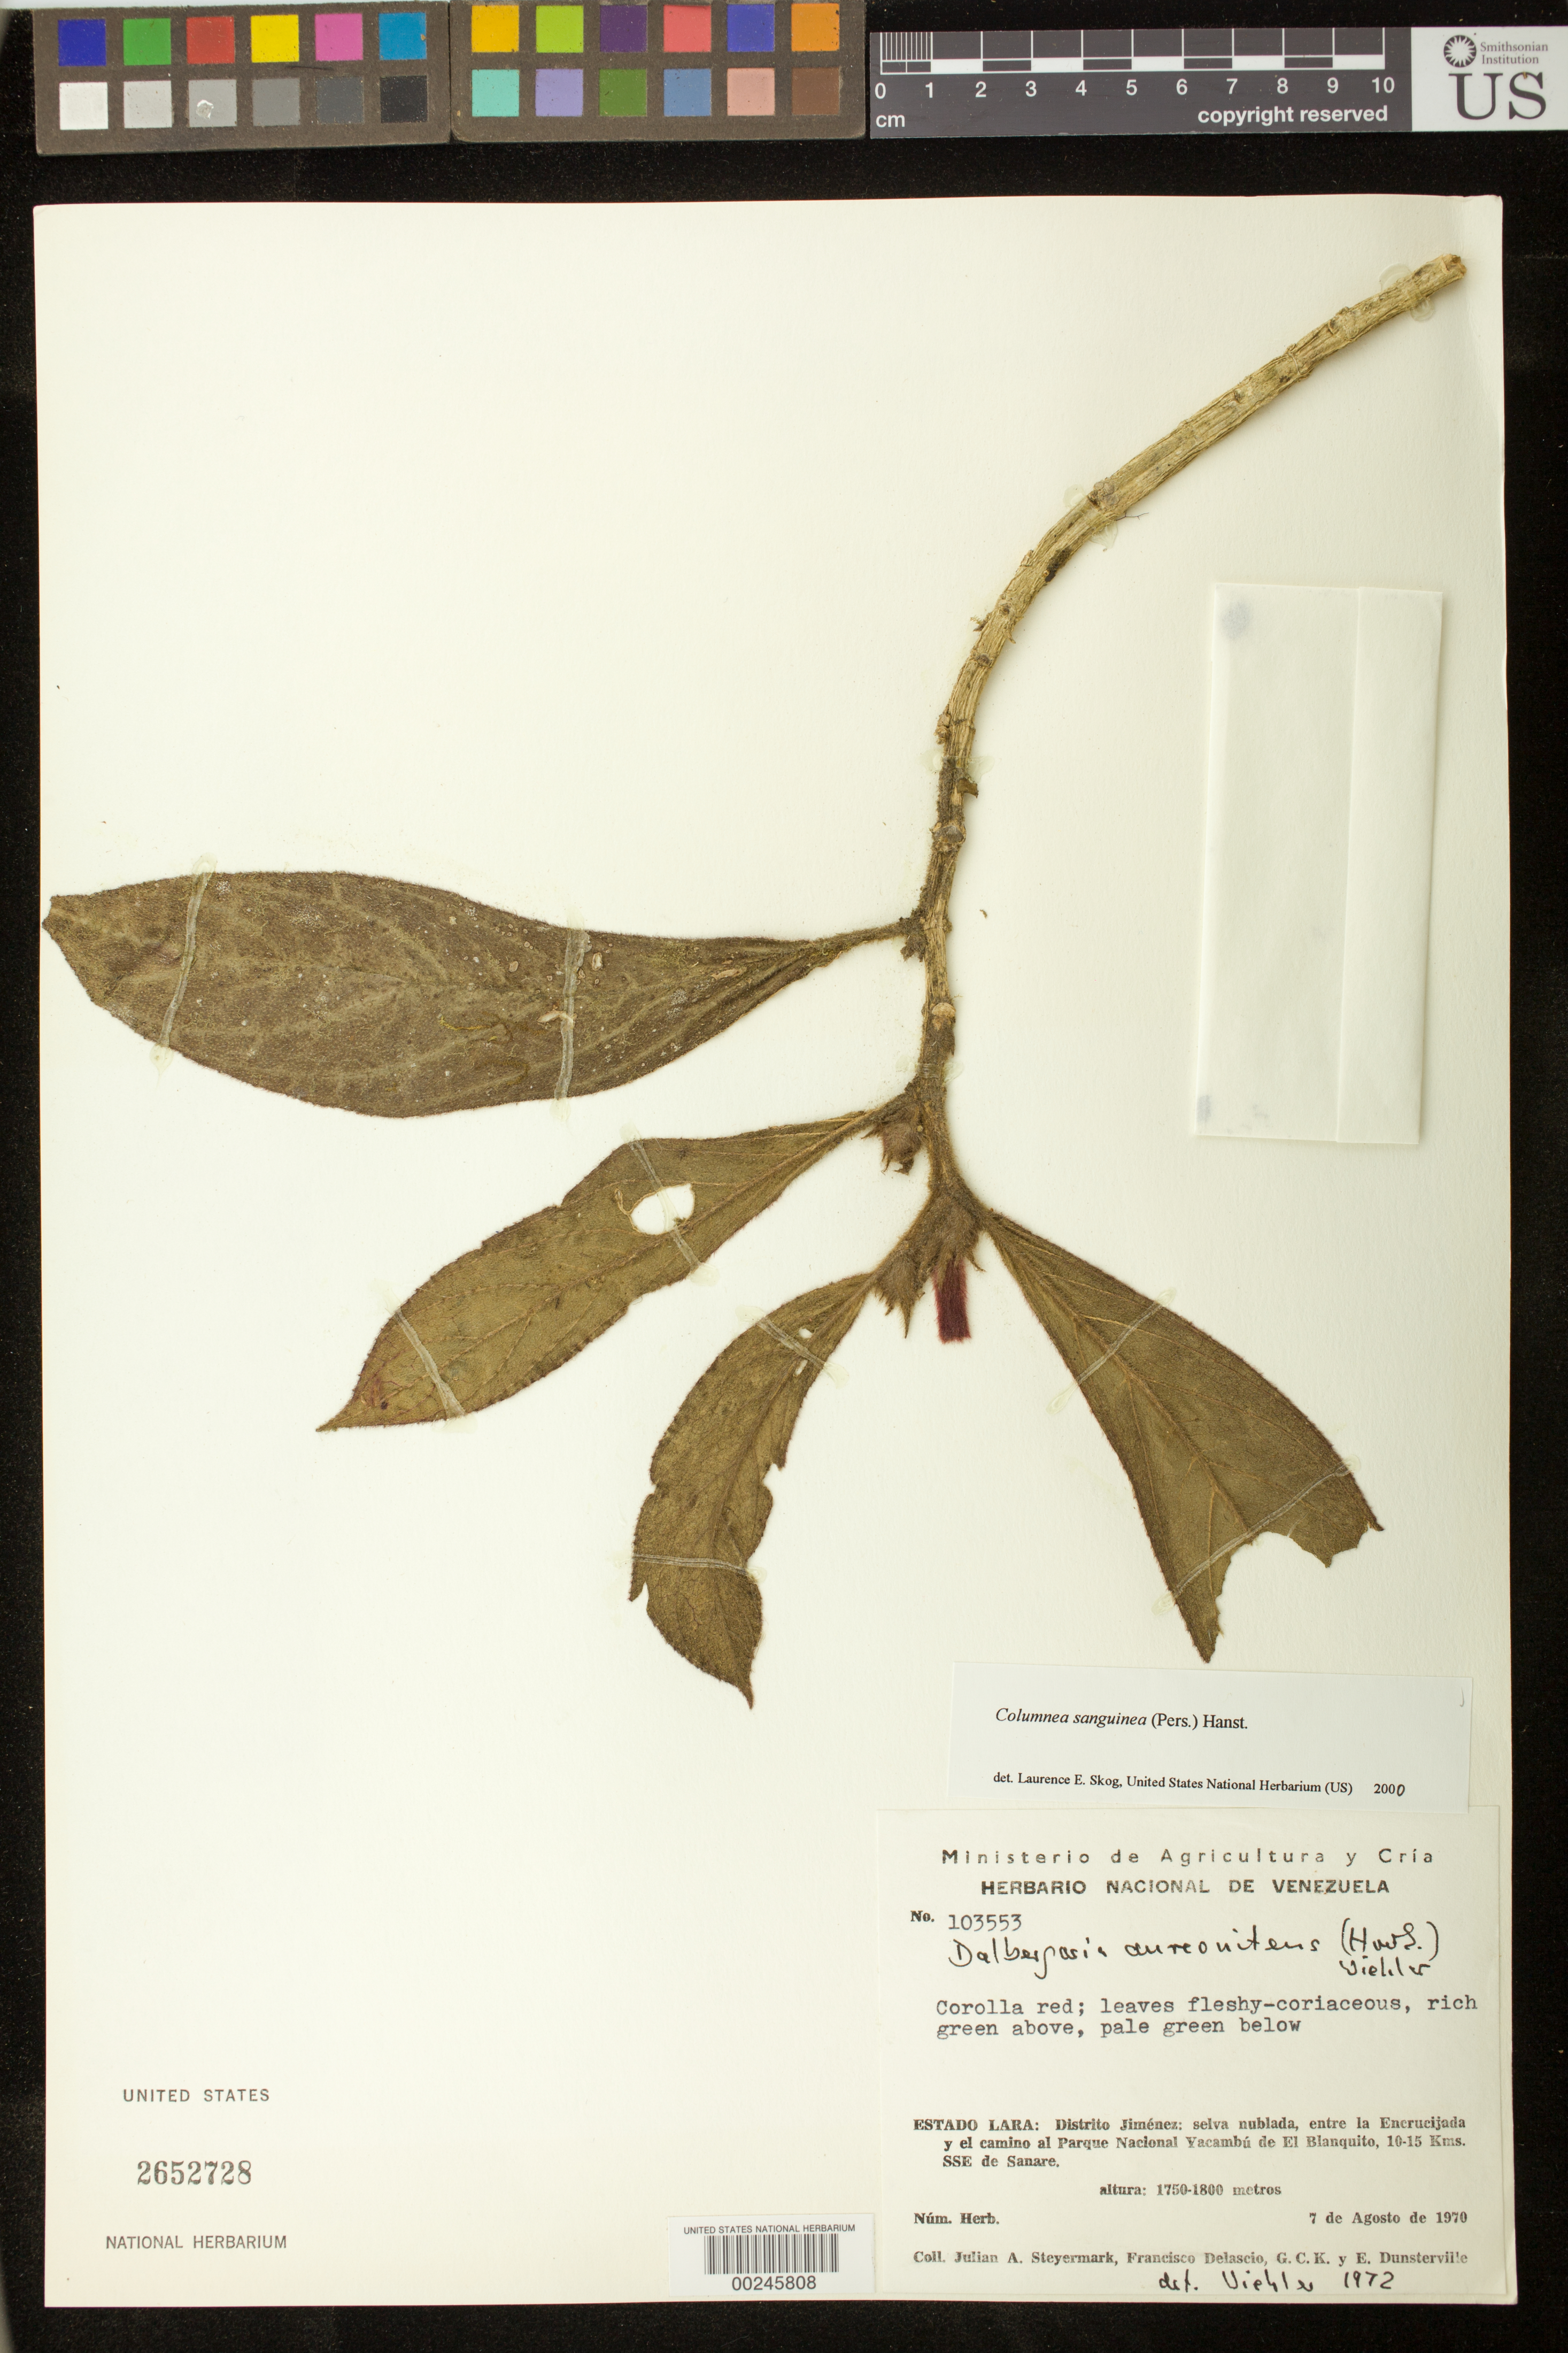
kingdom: Plantae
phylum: Tracheophyta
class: Magnoliopsida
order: Lamiales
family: Gesneriaceae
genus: Columnea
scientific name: Columnea sanguinea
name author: (Pers.) Hanst.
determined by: Skog, Laurence E.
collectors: J. Steyermark, F. Delascio C., G. C. K. Dunsterville & E. Dunsterville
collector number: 103553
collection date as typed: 07 Aug 1970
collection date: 1970-08-07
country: Venezuela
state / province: Lara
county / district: Jiménez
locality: Distrito Jiménez: entre la Encrucijada y el camino al Parque Nacional Yacambú de El Blanquito, 10-15 km SSE de Sanare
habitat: Selva nublada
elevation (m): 1750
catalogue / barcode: US 2652728